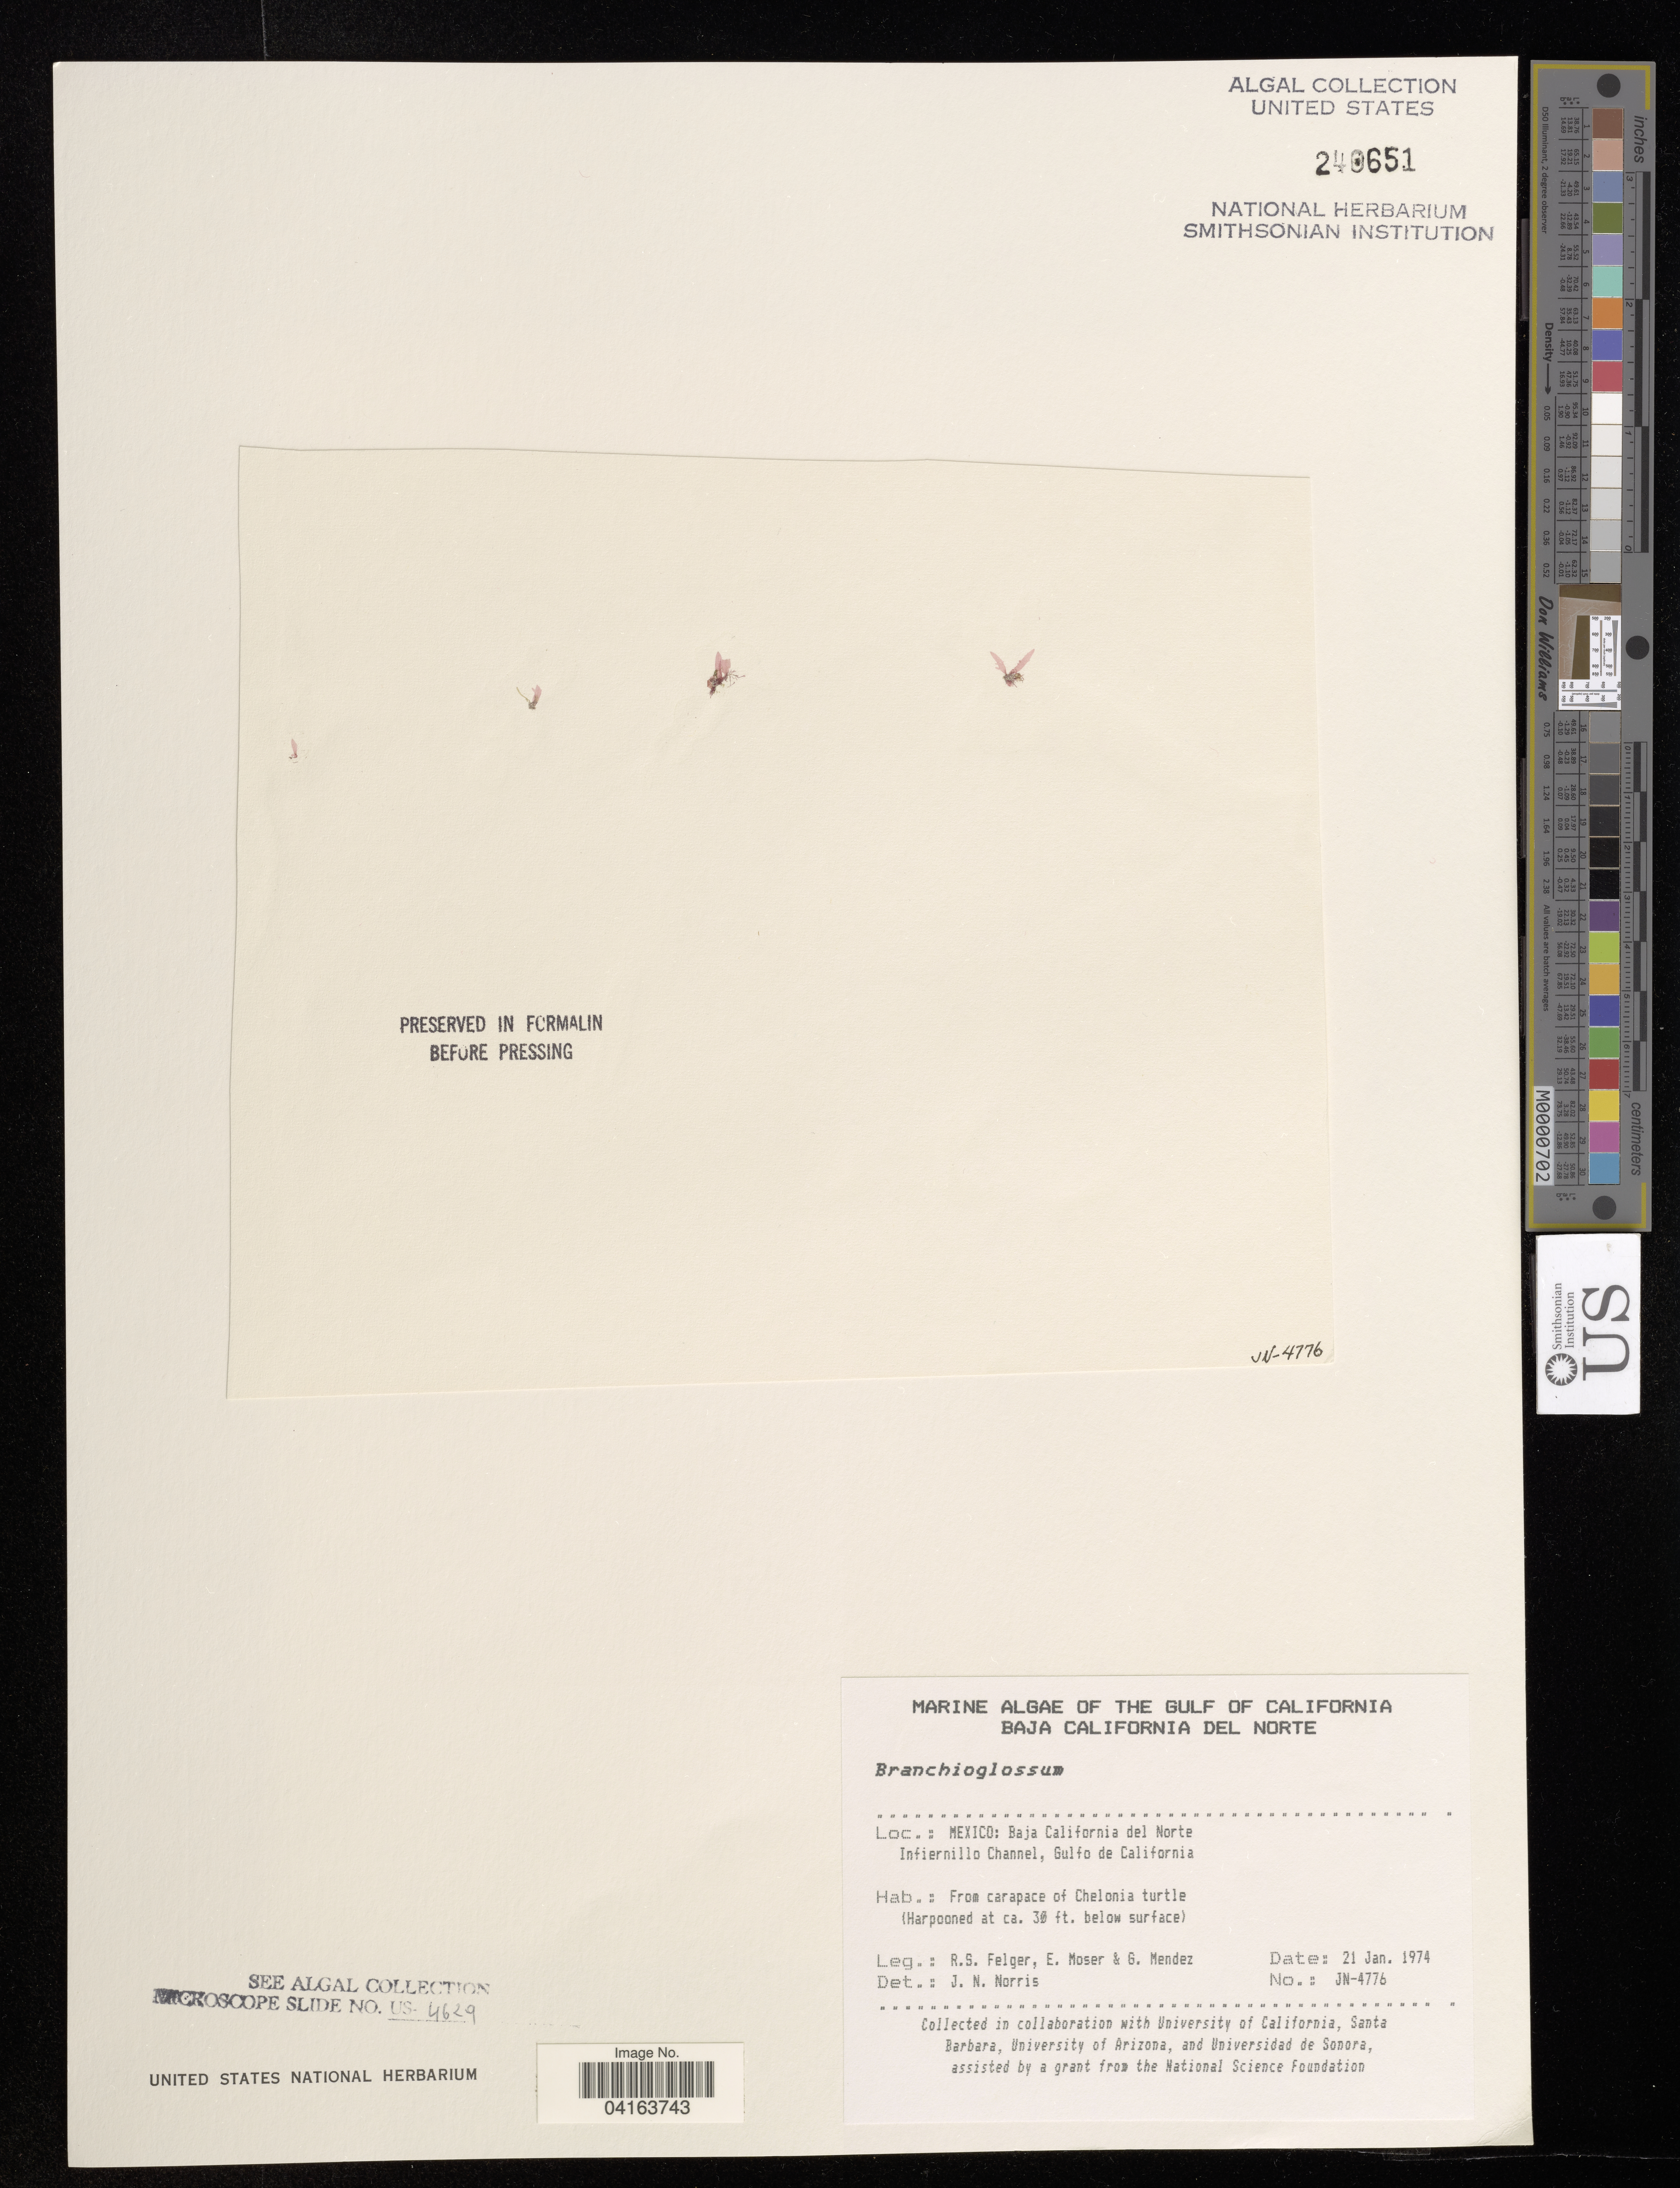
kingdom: Plantae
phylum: Rhodophyta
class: Florideophyceae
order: Ceramiales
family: Delesseriaceae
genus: Branchioglossum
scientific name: Branchioglossum sp.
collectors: R. S. Felger, E. Moser & G. Mendez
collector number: JN-4776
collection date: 1974-01-21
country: Mexico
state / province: Baja California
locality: Baja California del Norte Infiernillo Channel, Gulfo de California.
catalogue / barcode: US 240651